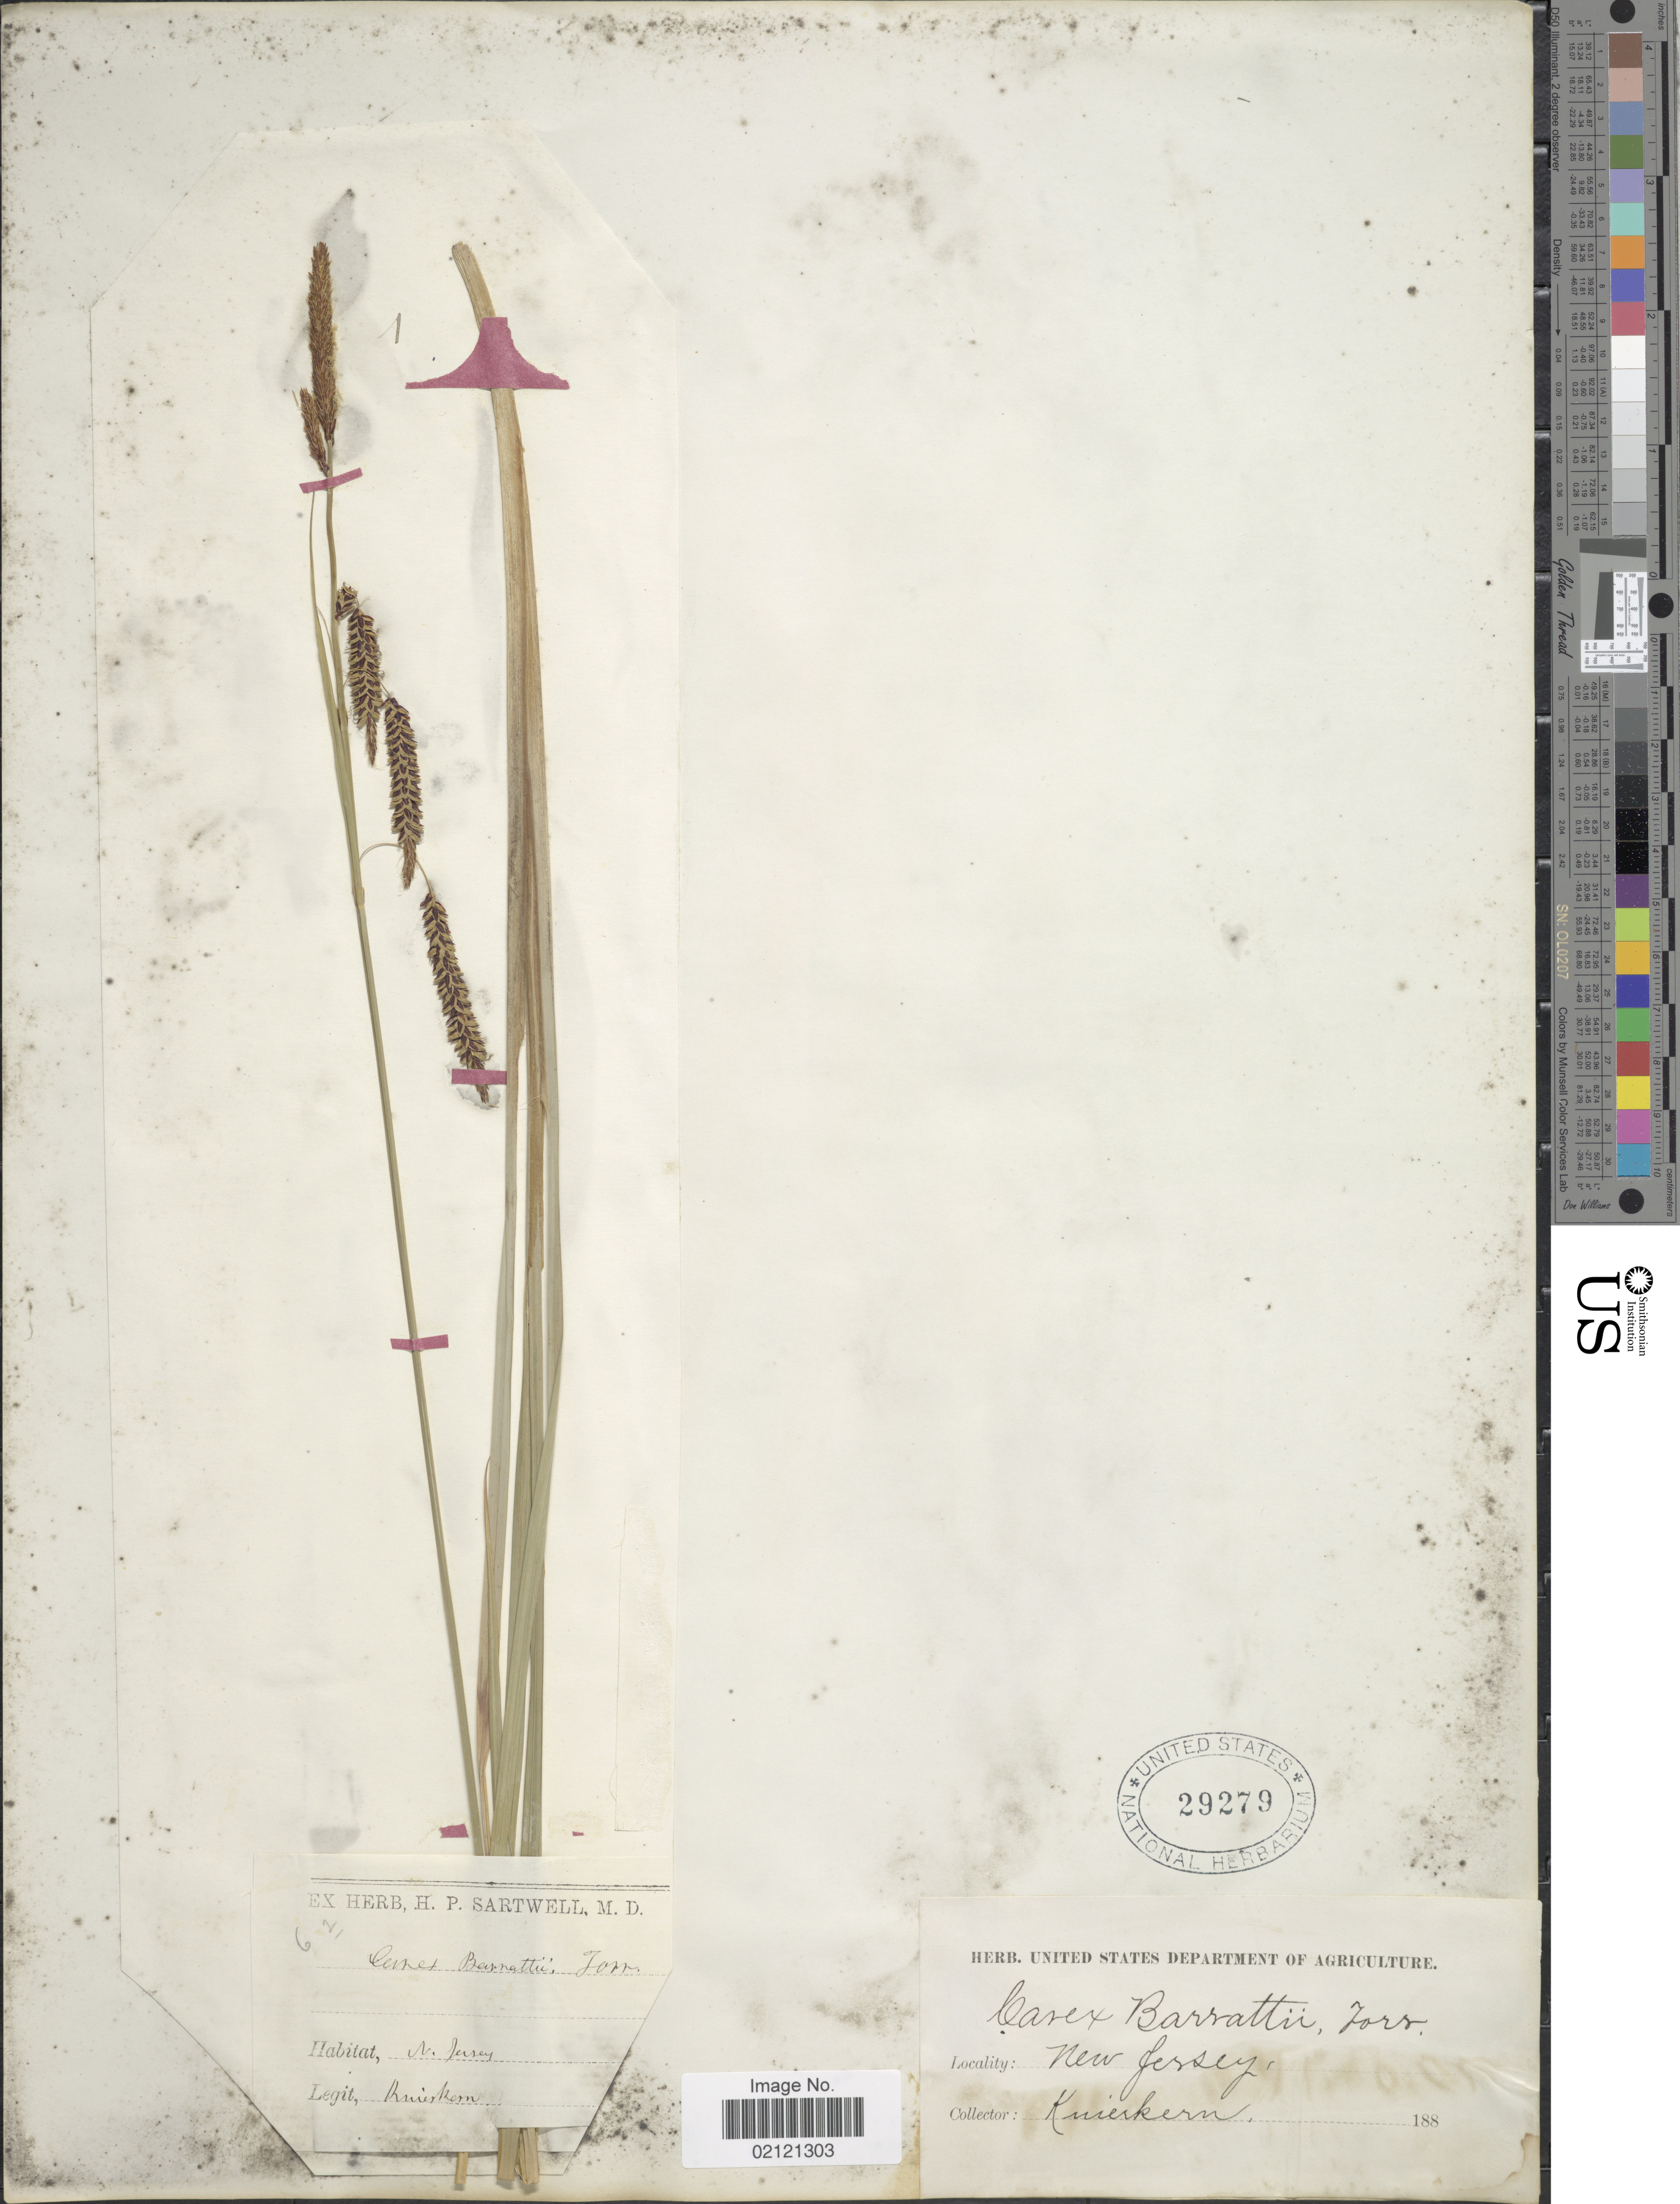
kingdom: Plantae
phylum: Tracheophyta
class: Liliopsida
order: Poales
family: Cyperaceae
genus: Carex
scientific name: Carex barrattii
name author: Torr. ex Schwein.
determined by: Strong, Mark T., (BOT), Smithsonian Institution - National Museum of Natural History (UNITED STATES)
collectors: Knieskern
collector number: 62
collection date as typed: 18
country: United States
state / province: New Jersey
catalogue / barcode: US 29279